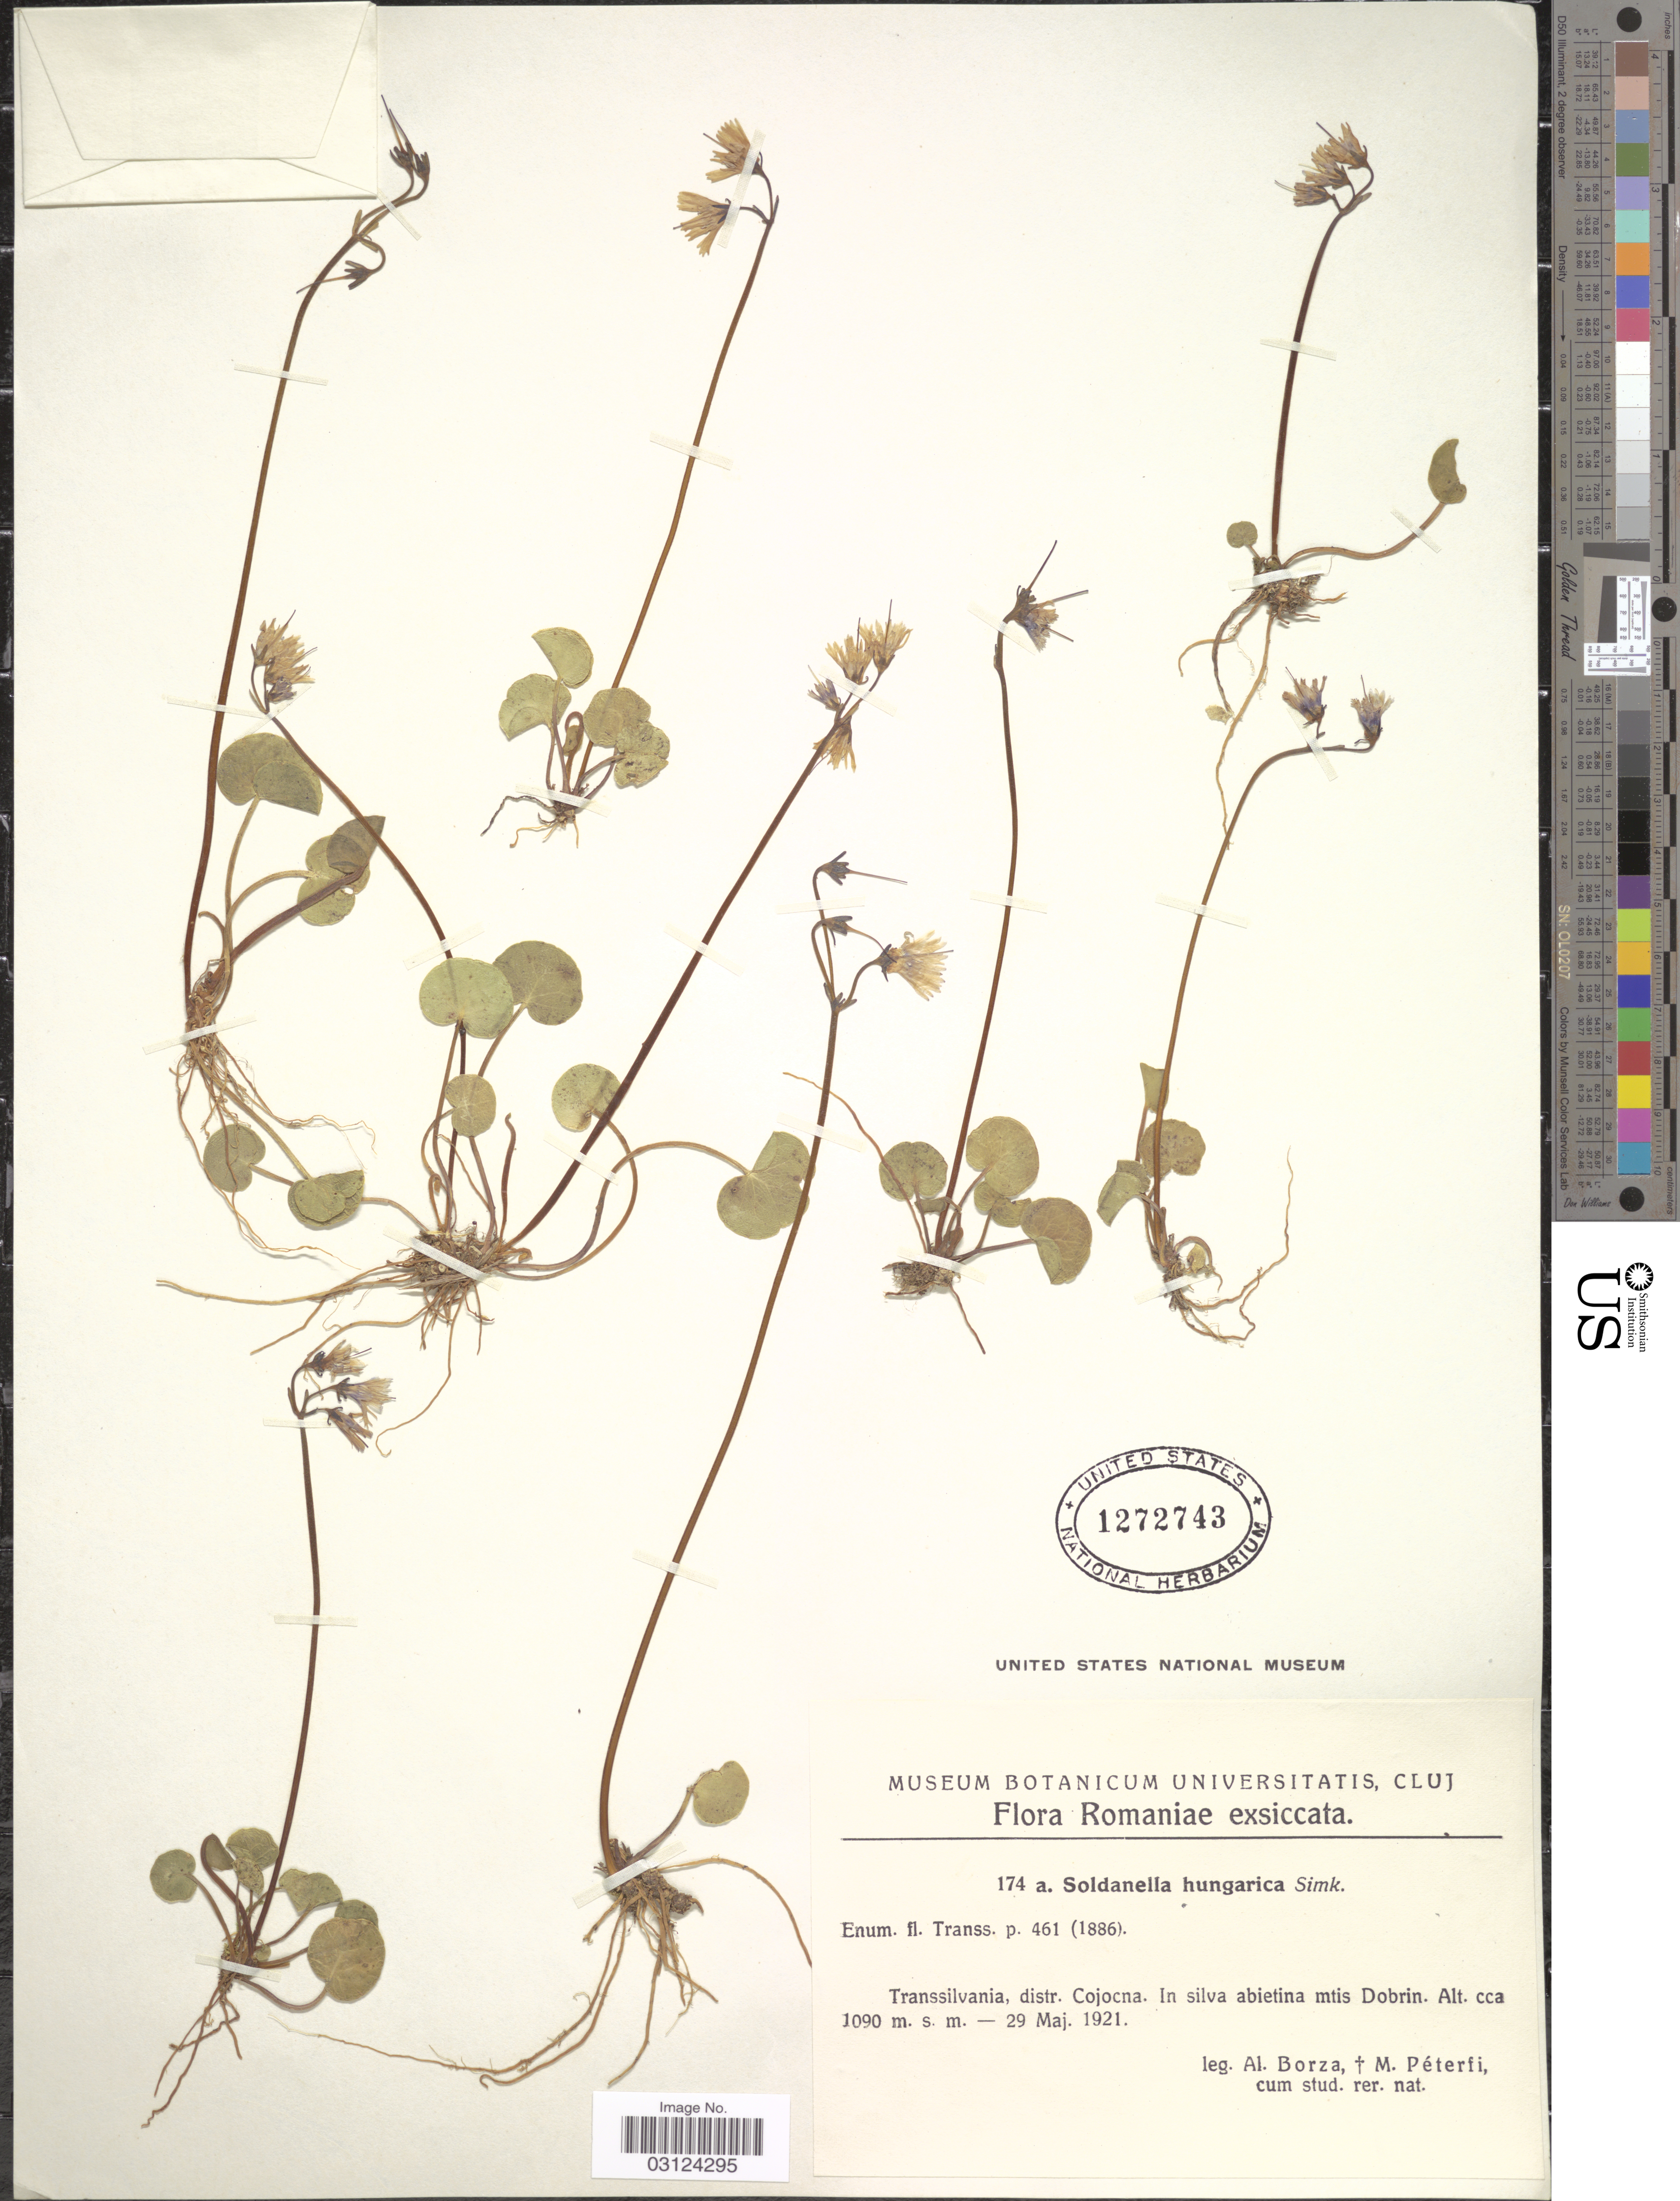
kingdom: Plantae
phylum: Tracheophyta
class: Magnoliopsida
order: Ericales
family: Primulaceae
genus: Soldanella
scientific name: Soldanella hungarica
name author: Simonk.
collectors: A. Borza & M. Péterfi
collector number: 174a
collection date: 1921-05-29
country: Romania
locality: Transsilvania, distr. Cojocna. In silva abietina mtis Dobrin.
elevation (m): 1090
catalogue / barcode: US 1272743